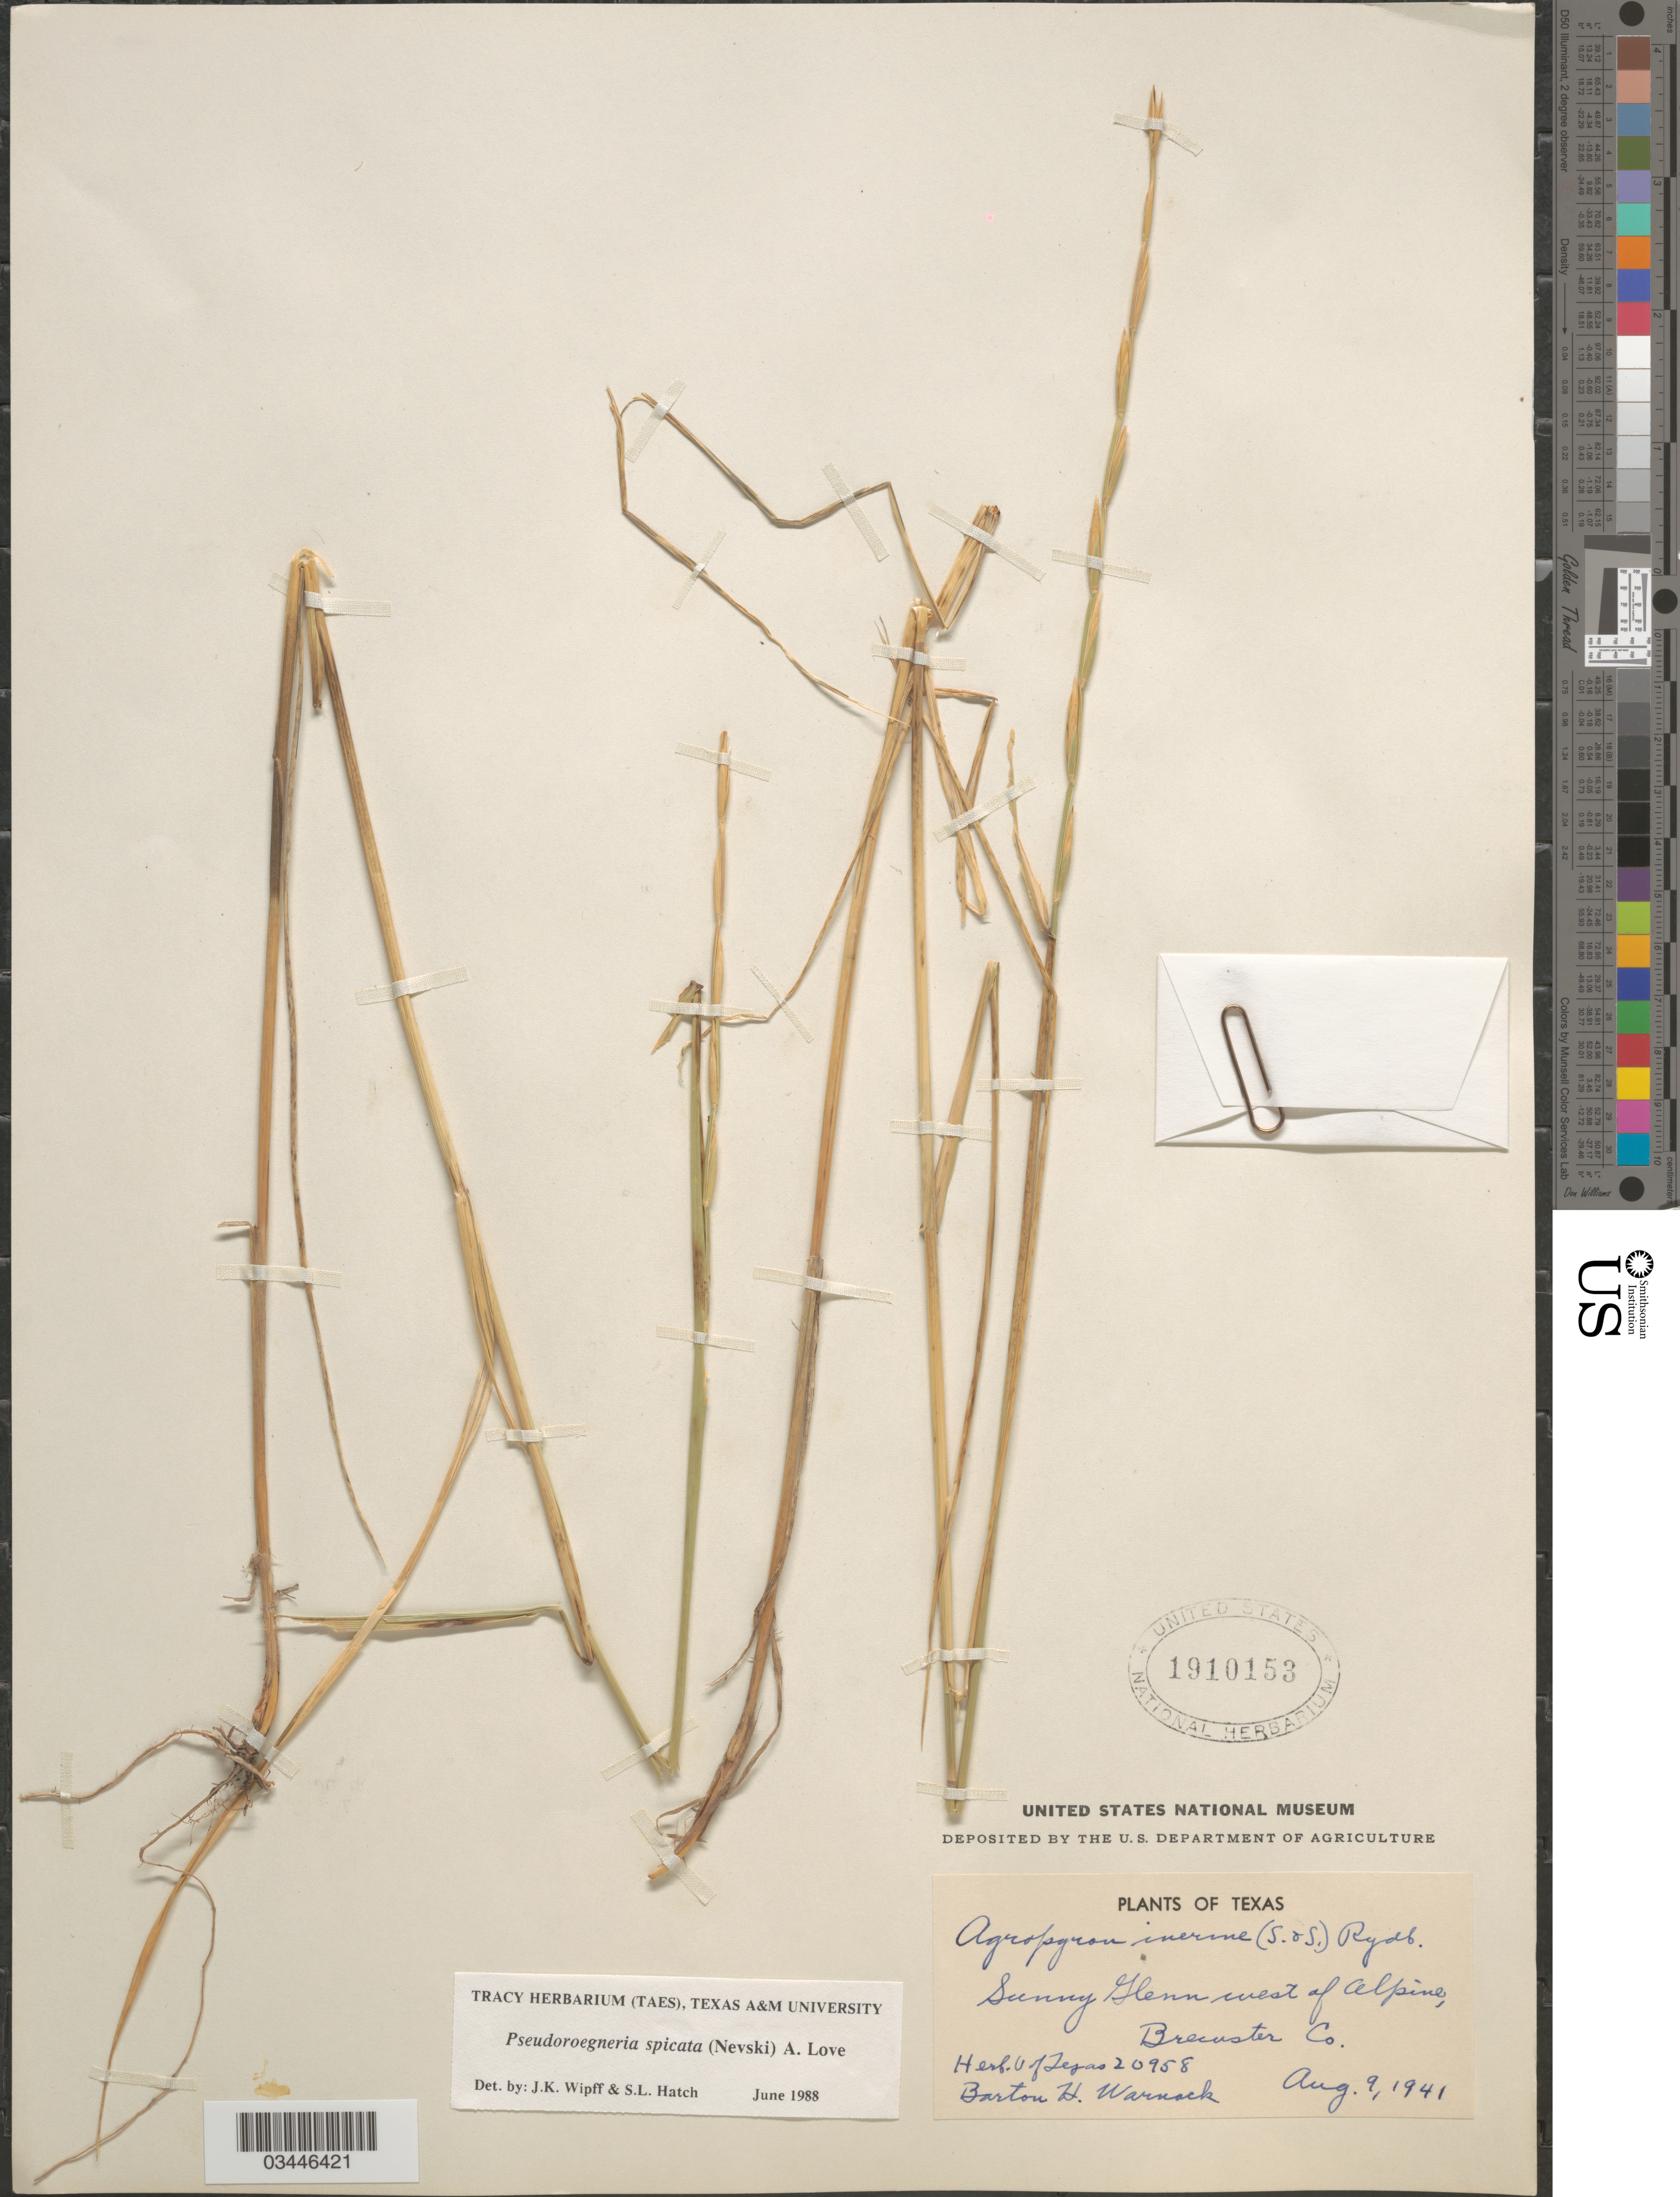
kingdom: Plantae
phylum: Tracheophyta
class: Liliopsida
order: Poales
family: Poaceae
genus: Pseudoroegneria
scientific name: Pseudoroegneria spicata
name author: (Pursh) Á. Löve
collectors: B. H. Warnock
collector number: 20958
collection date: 1941-08-09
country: United States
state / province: Texas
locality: Sunny Glenn west of alpine, Brewster Co.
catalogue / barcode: US 1910153